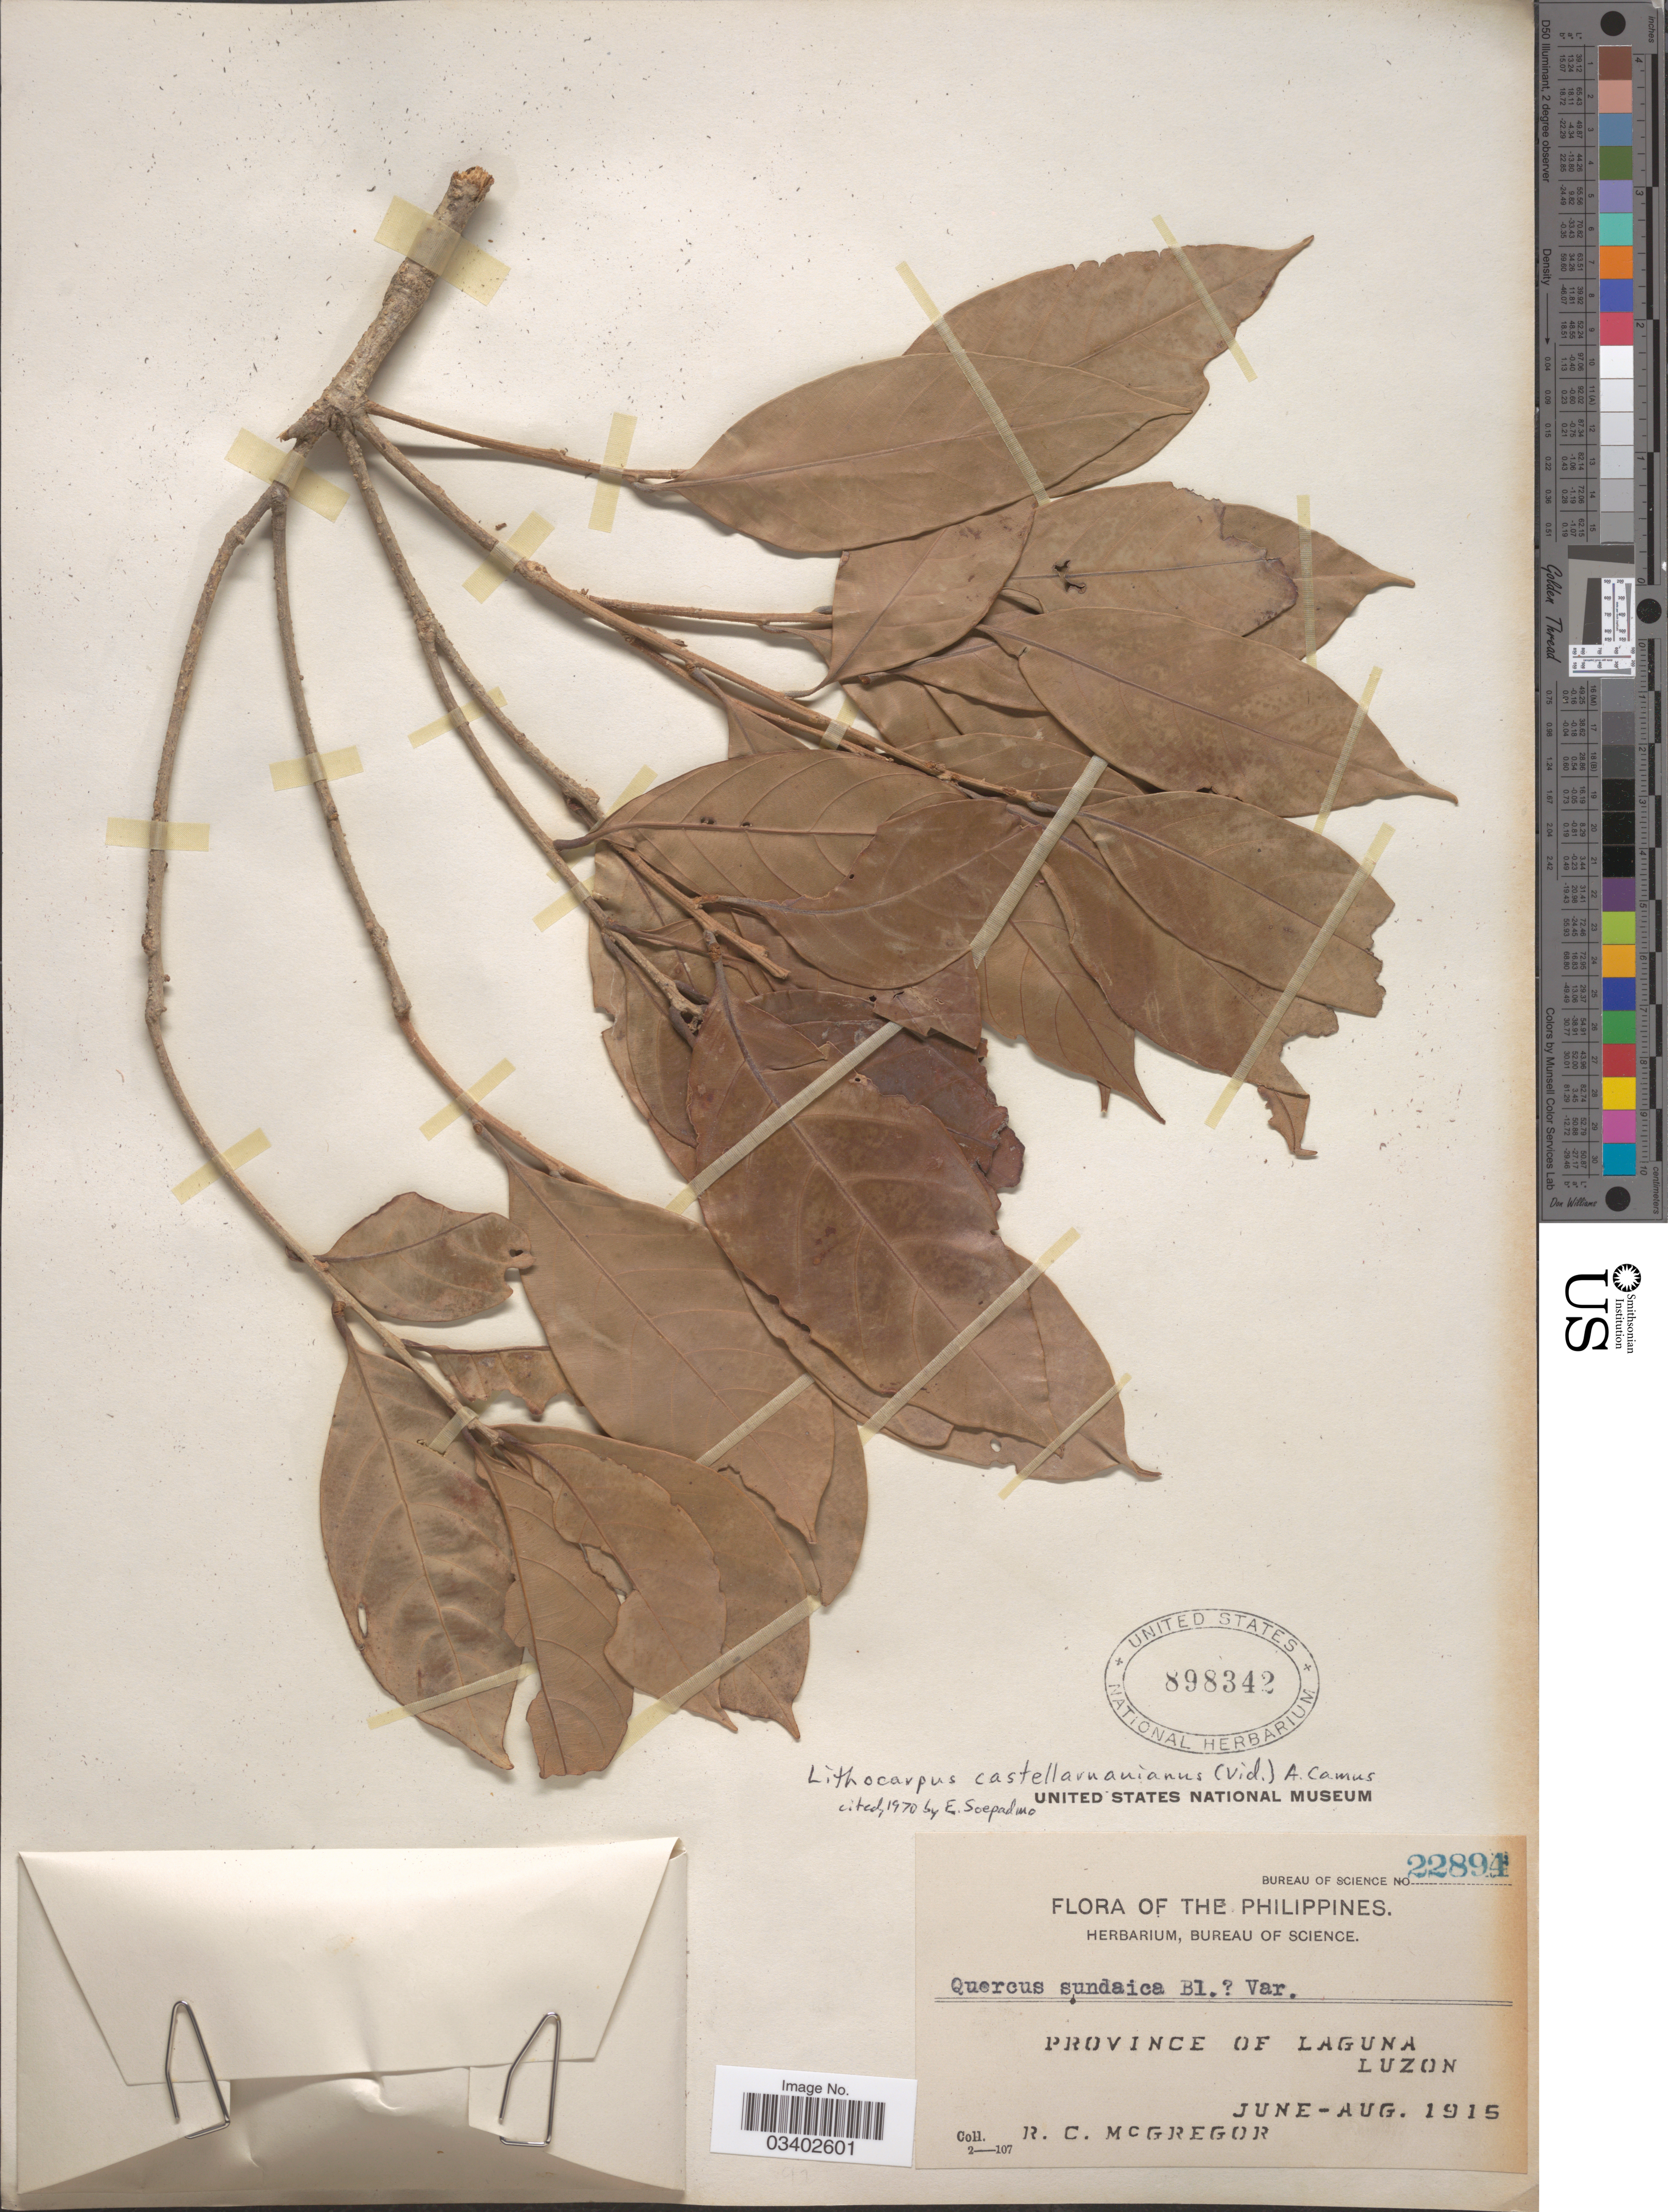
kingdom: Plantae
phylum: Tracheophyta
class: Magnoliopsida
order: Fagales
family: Fagaceae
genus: Lithocarpus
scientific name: Lithocarpus castellarnauianus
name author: (Lindl. & Wall.) A. Camus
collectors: R. C. McGregor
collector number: Bureau of Science 22894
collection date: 1915-06/1915-08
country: Philippines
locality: Province of Laguna. Luzon.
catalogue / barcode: US 898342